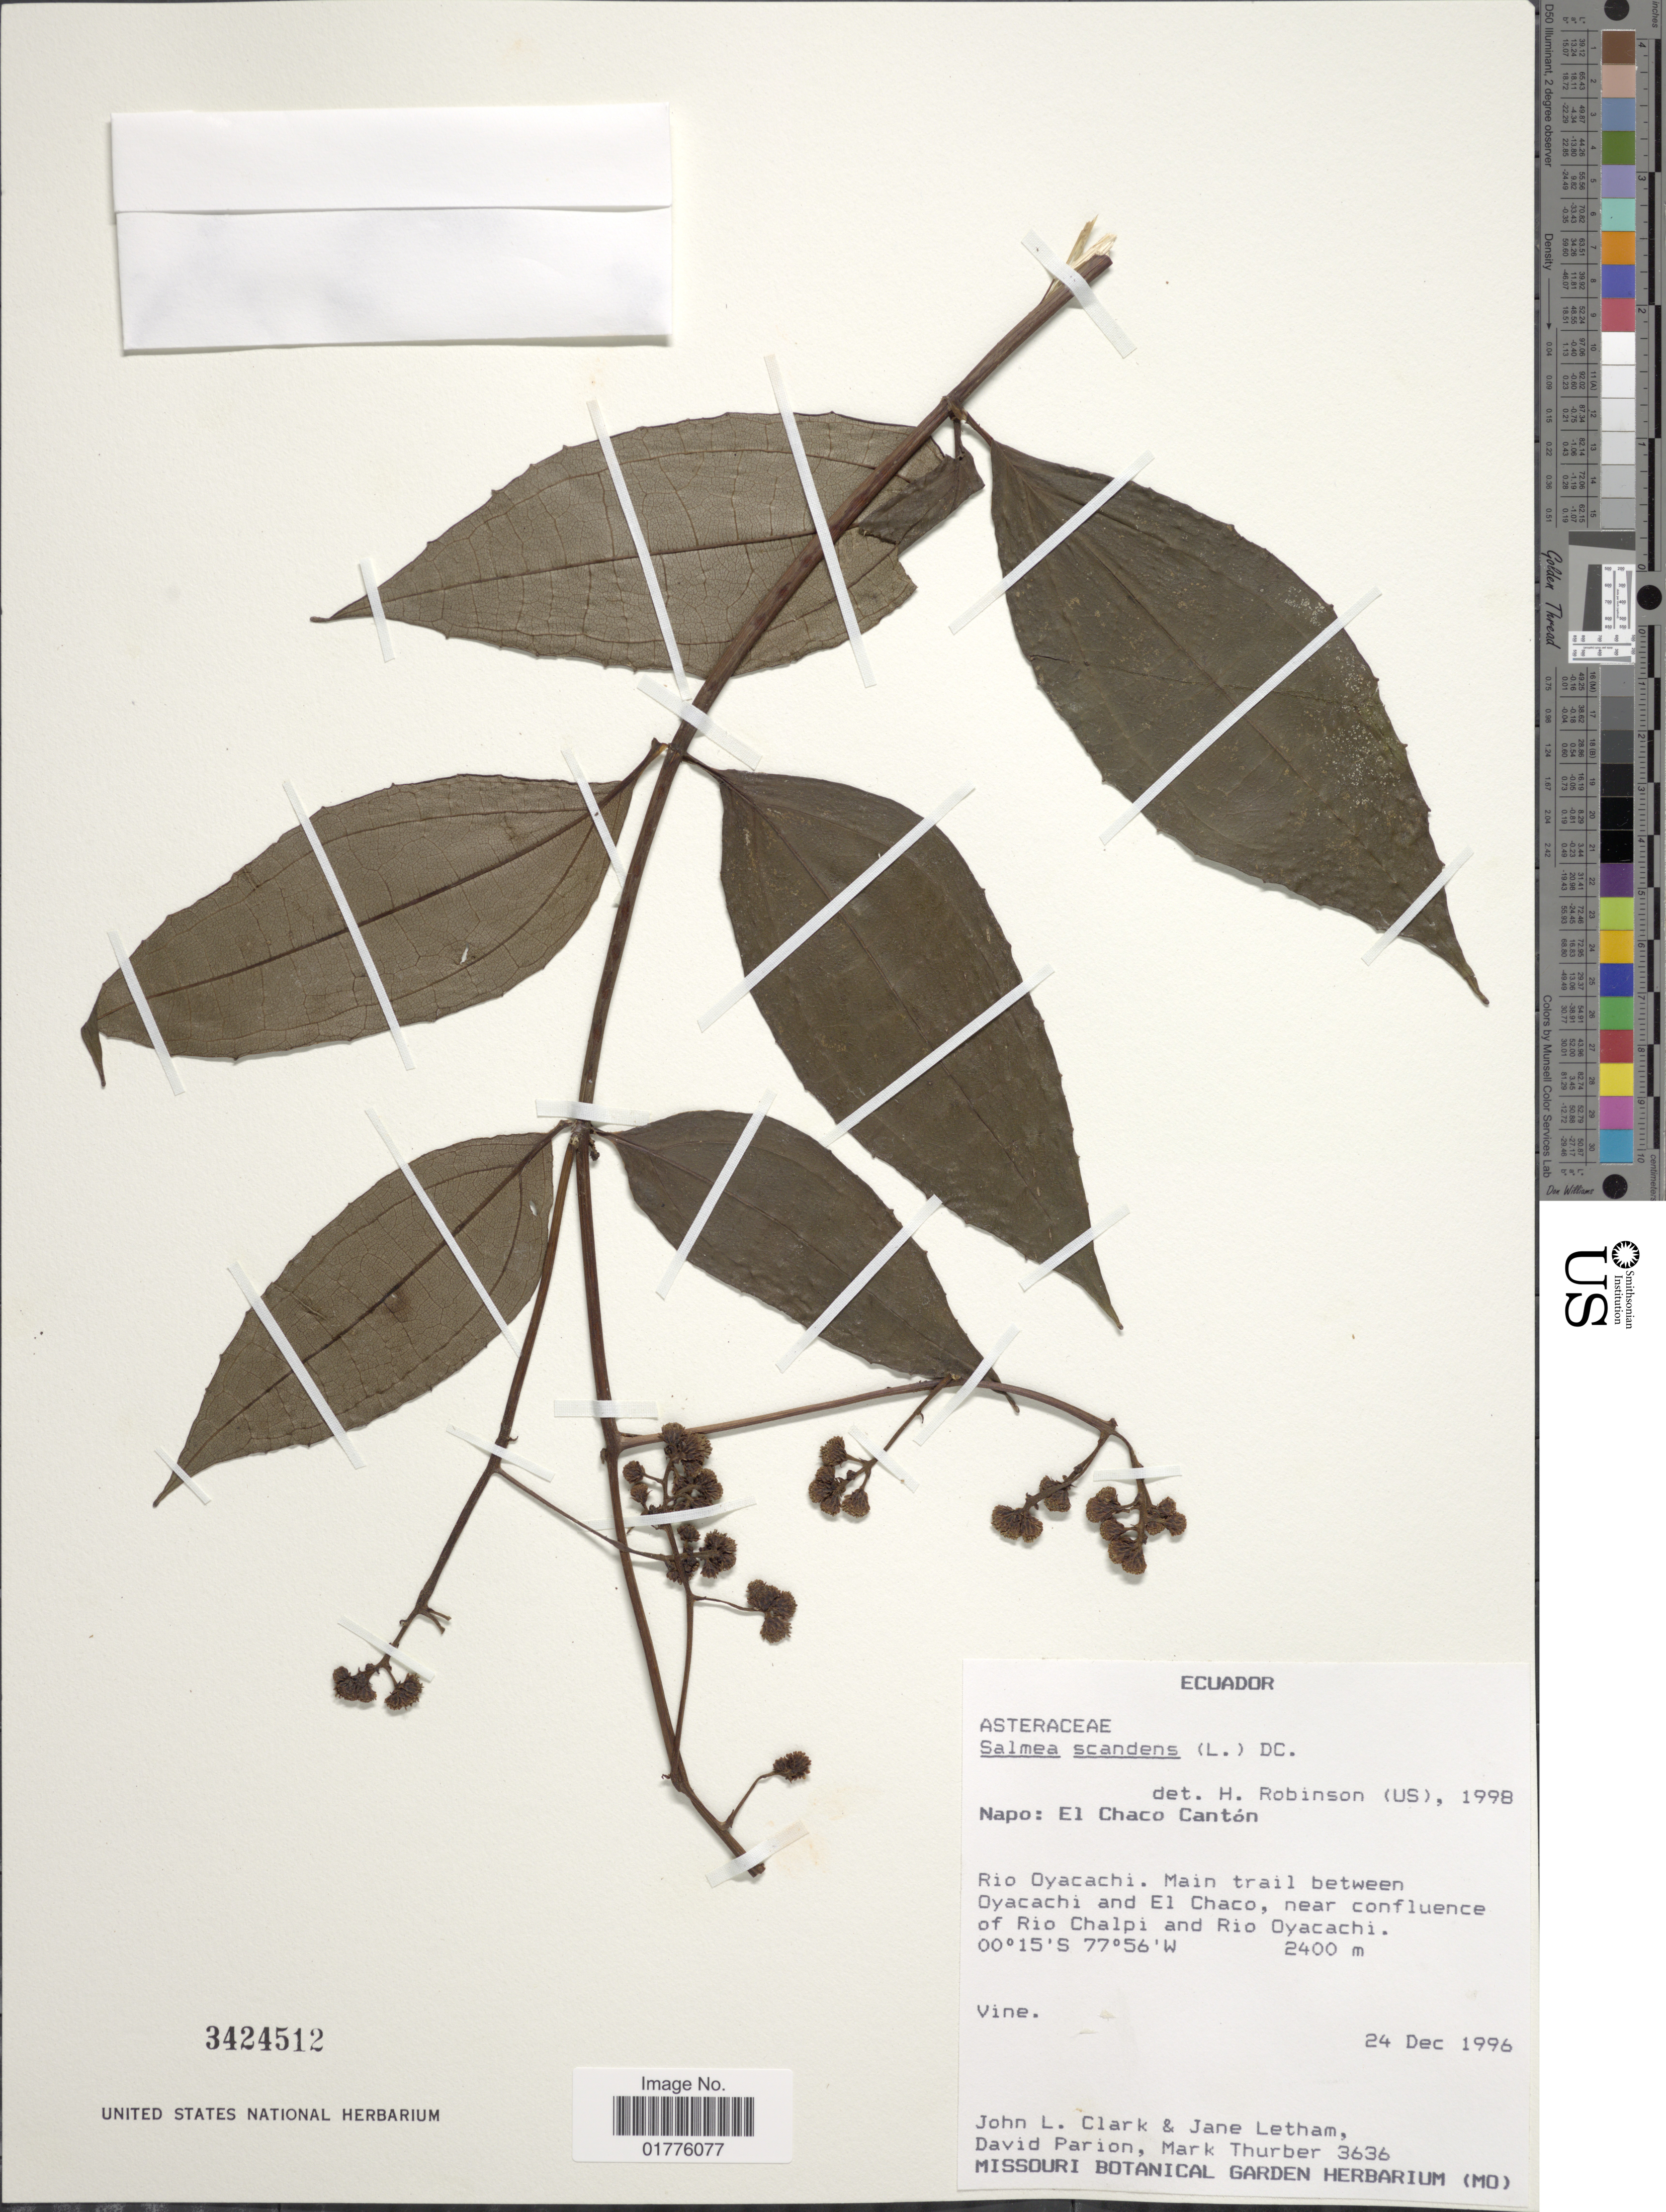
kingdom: Plantae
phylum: Tracheophyta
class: Magnoliopsida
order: Asterales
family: Asteraceae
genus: Salmea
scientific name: Salmea scandens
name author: (L.) DC.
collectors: J. L. Clark, J. Letham, D. Parion & M. Thurber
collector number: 3636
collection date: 1996-12-24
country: Ecuador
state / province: Napo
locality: Napo: El Chaco Canton. Rio Oyacachi. Main trail between Oyacachi and El Chaco , near confluence of Rio Chalpi and Rio Oyacachi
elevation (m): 2400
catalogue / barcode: US 3424512